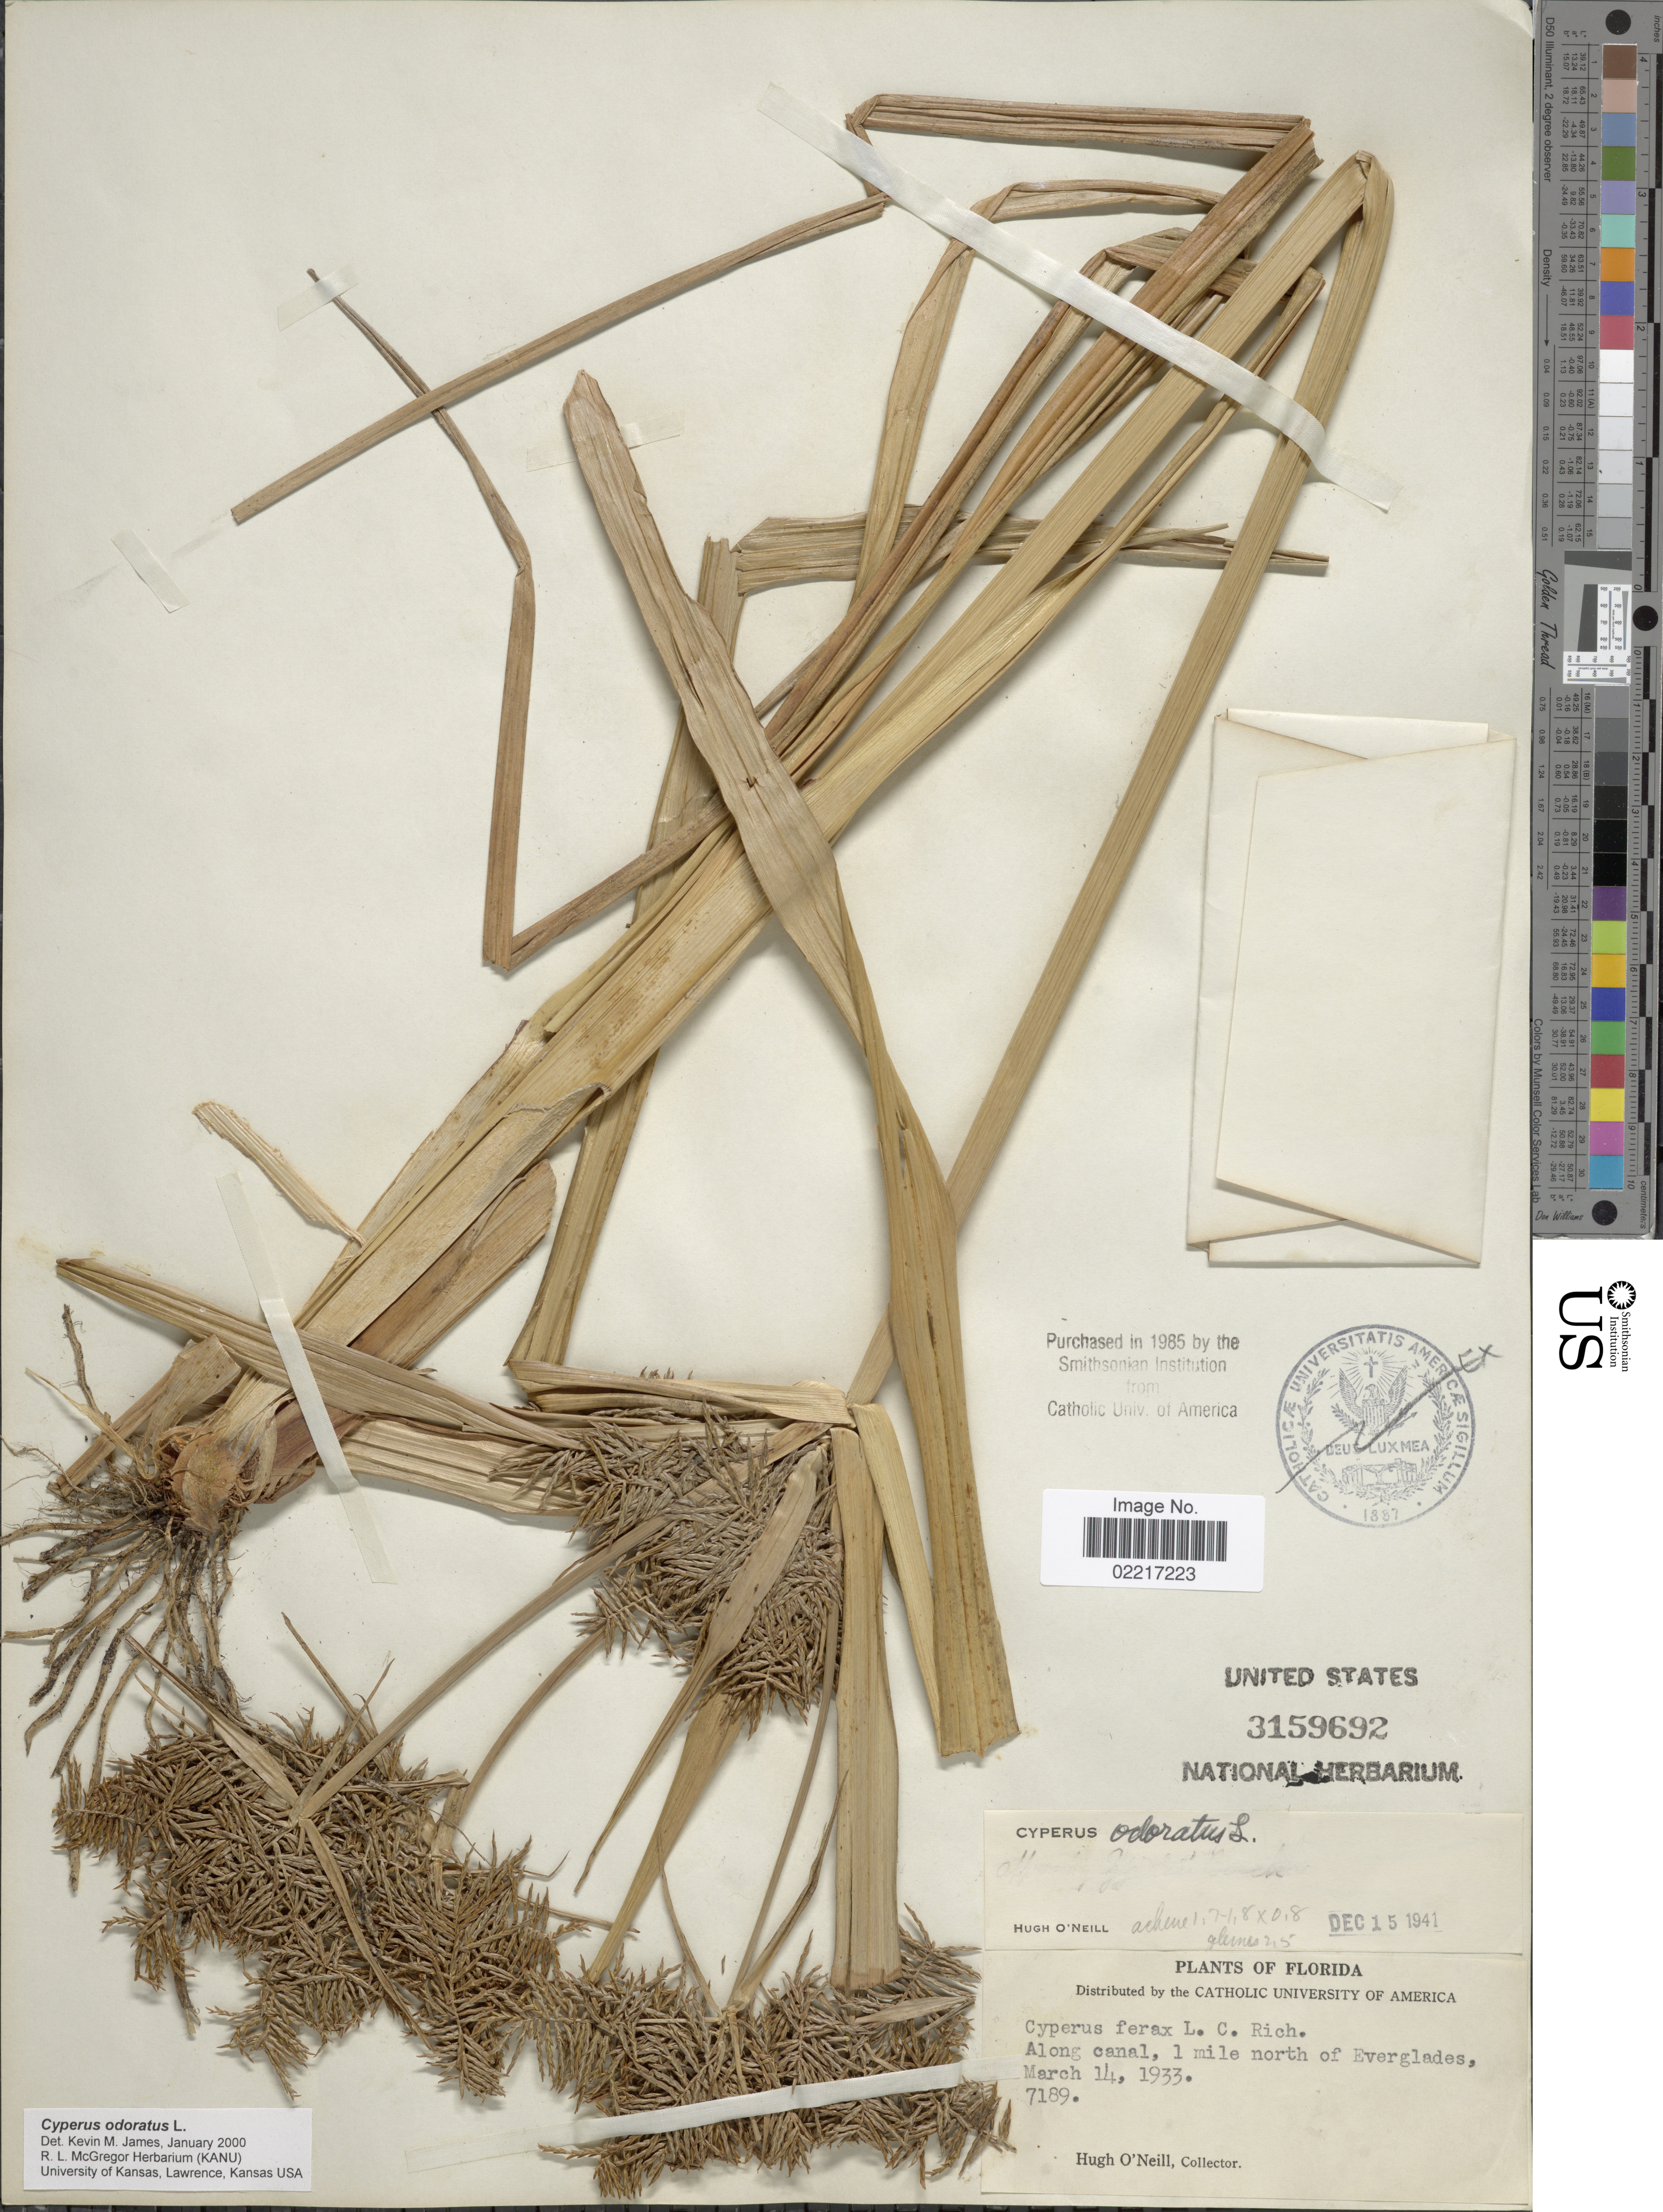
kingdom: Plantae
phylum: Tracheophyta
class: Liliopsida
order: Poales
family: Cyperaceae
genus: Cyperus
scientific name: Cyperus odoratus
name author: L.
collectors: H. O'Neill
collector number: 7189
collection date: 1933-03-14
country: United States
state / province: Florida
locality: Along canal, 1 mile north of Everglades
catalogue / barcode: US 3159692